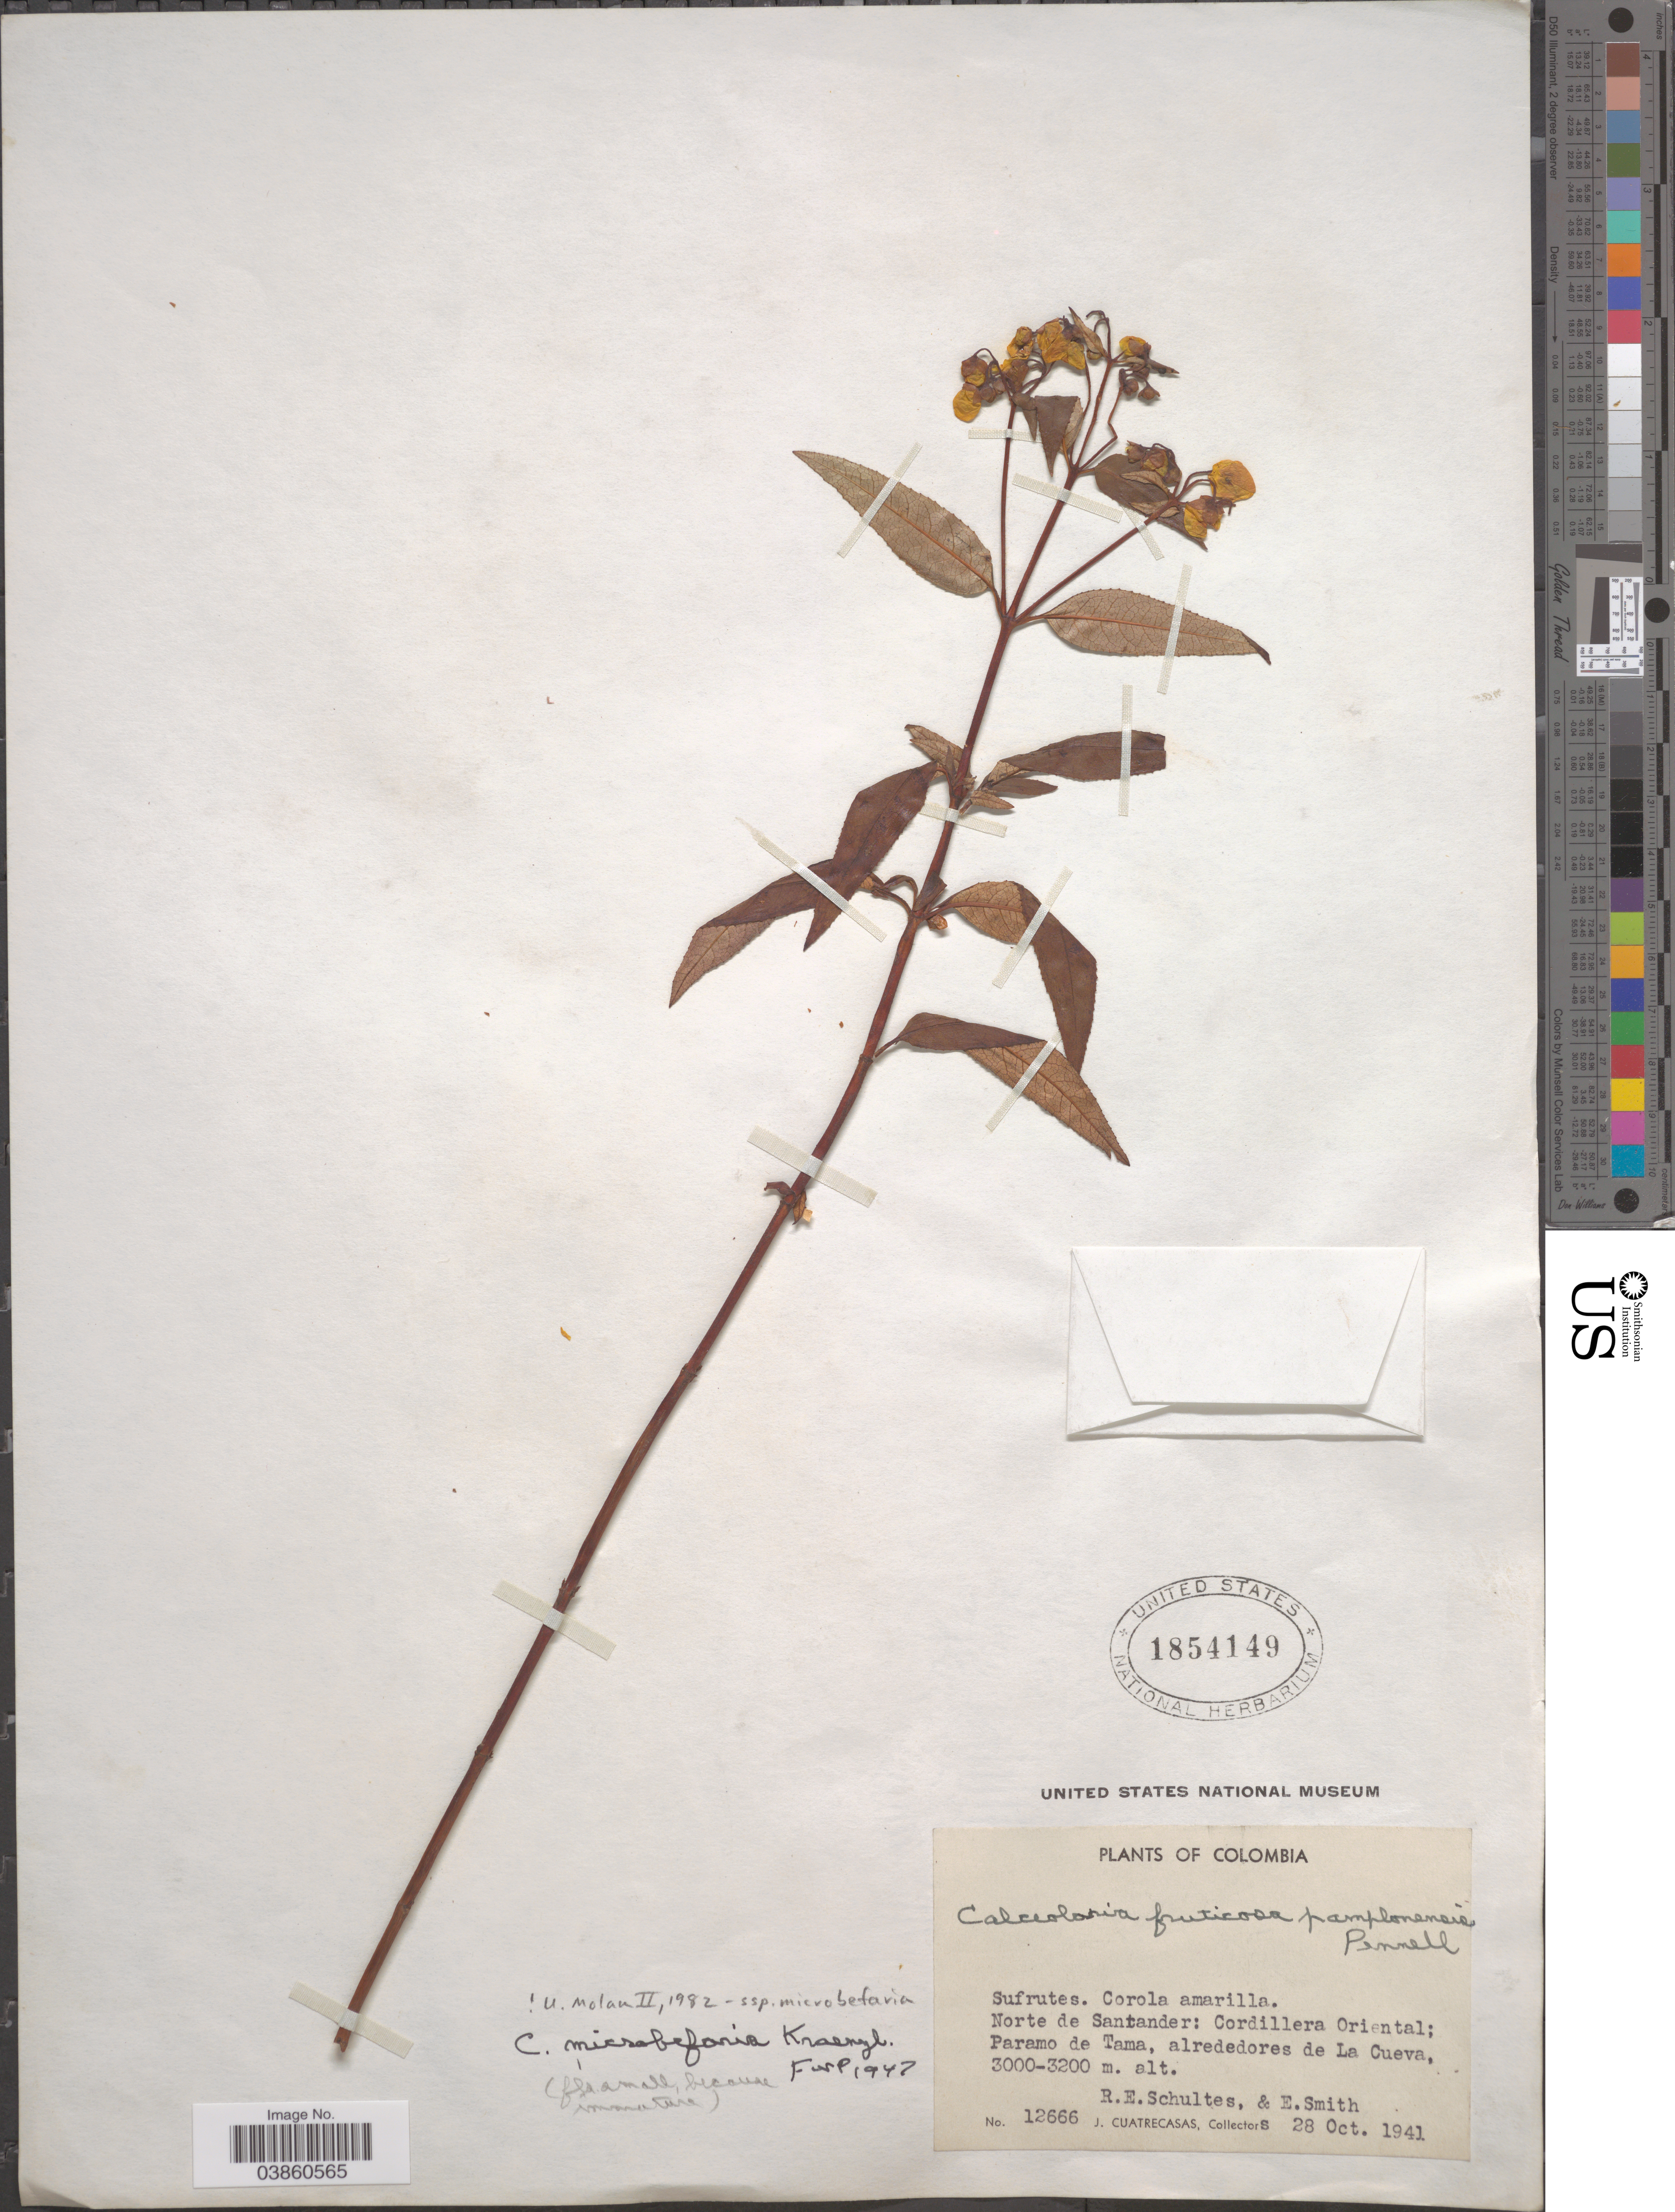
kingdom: Plantae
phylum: Tracheophyta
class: Magnoliopsida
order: Lamiales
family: Calceolariaceae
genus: Calceolaria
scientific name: Calceolaria microbefaria subsp. microbefaria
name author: Kränzl.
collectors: R. E. Schultes & E. Mott-Smith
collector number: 12666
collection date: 1941-10-28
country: Colombia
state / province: Norte de Santander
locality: Cordillera Oriental; Paramo de Tama, alrededores de La Cueva.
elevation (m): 3000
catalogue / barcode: US 1854149